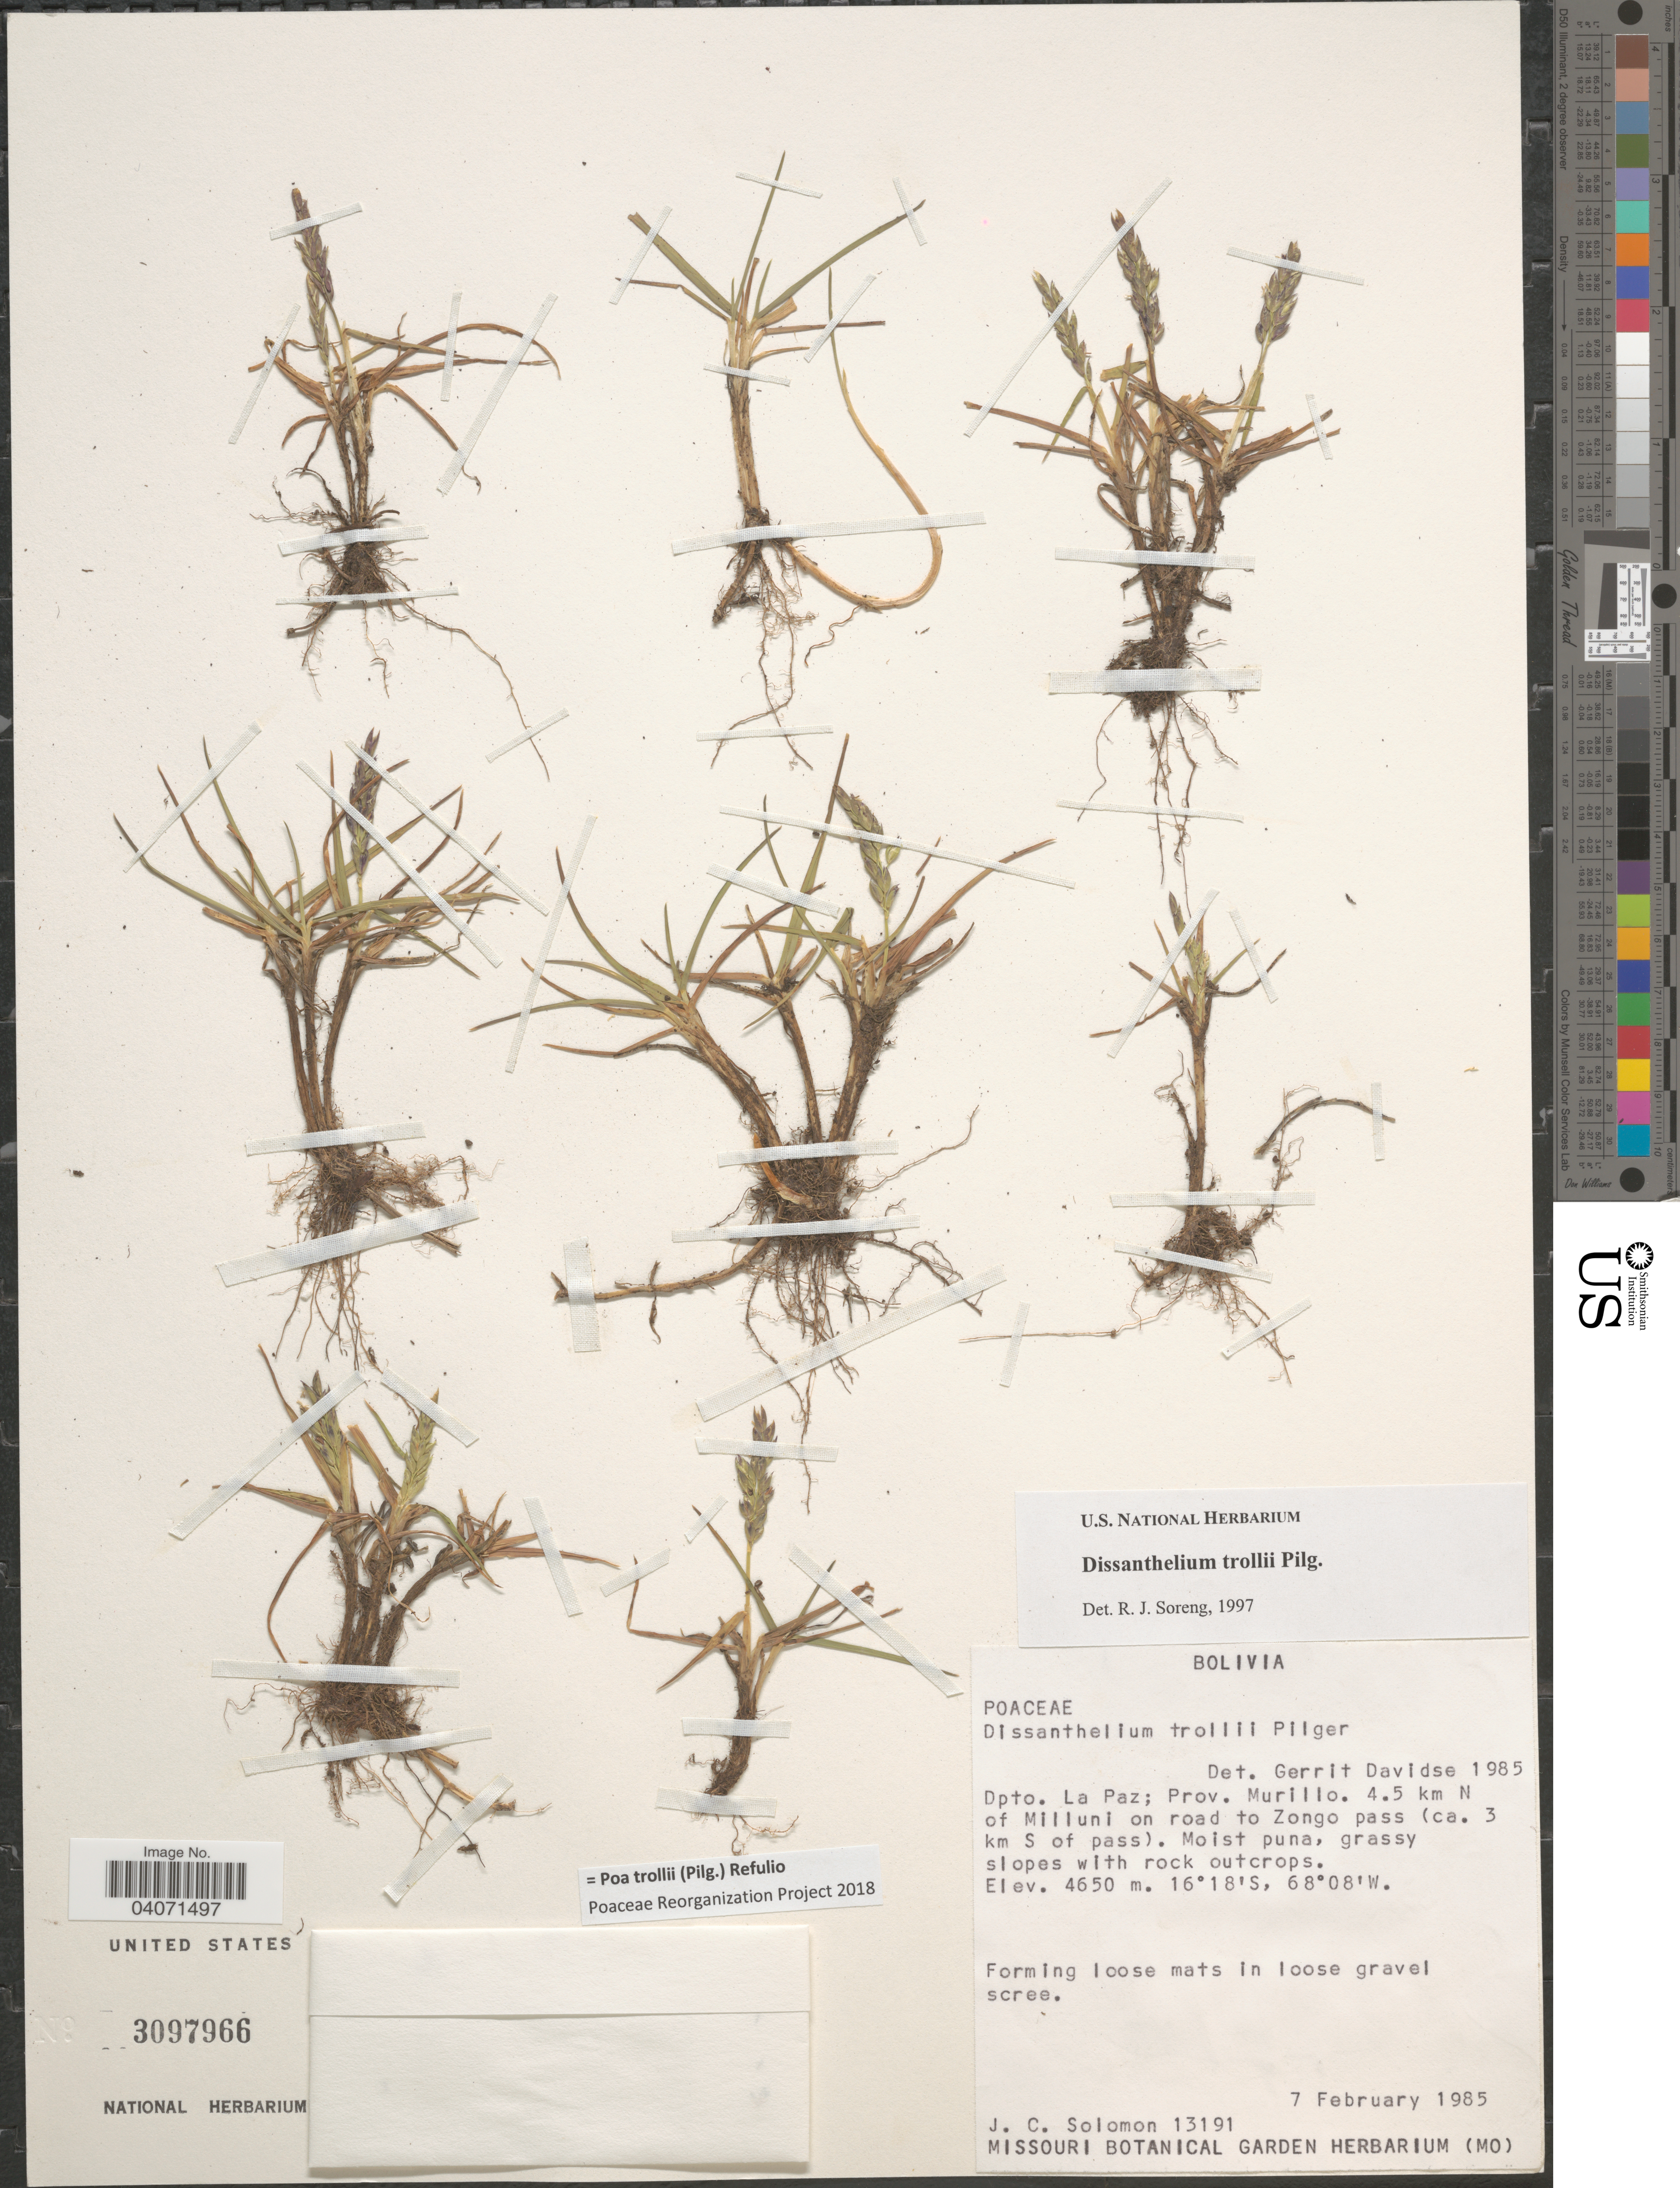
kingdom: Plantae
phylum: Tracheophyta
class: Liliopsida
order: Poales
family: Poaceae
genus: Poa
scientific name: Poa trollii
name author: (Pilg.) Refulio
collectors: J. C. Solomon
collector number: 13191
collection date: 1985-02-07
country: Bolivia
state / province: La Paz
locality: Dpto. La Paz; Prov. Murillo. 4.5 km N of Milluni on road to Zongo pass (ca. 3 km S of pass).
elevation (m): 4650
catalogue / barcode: US 3097966